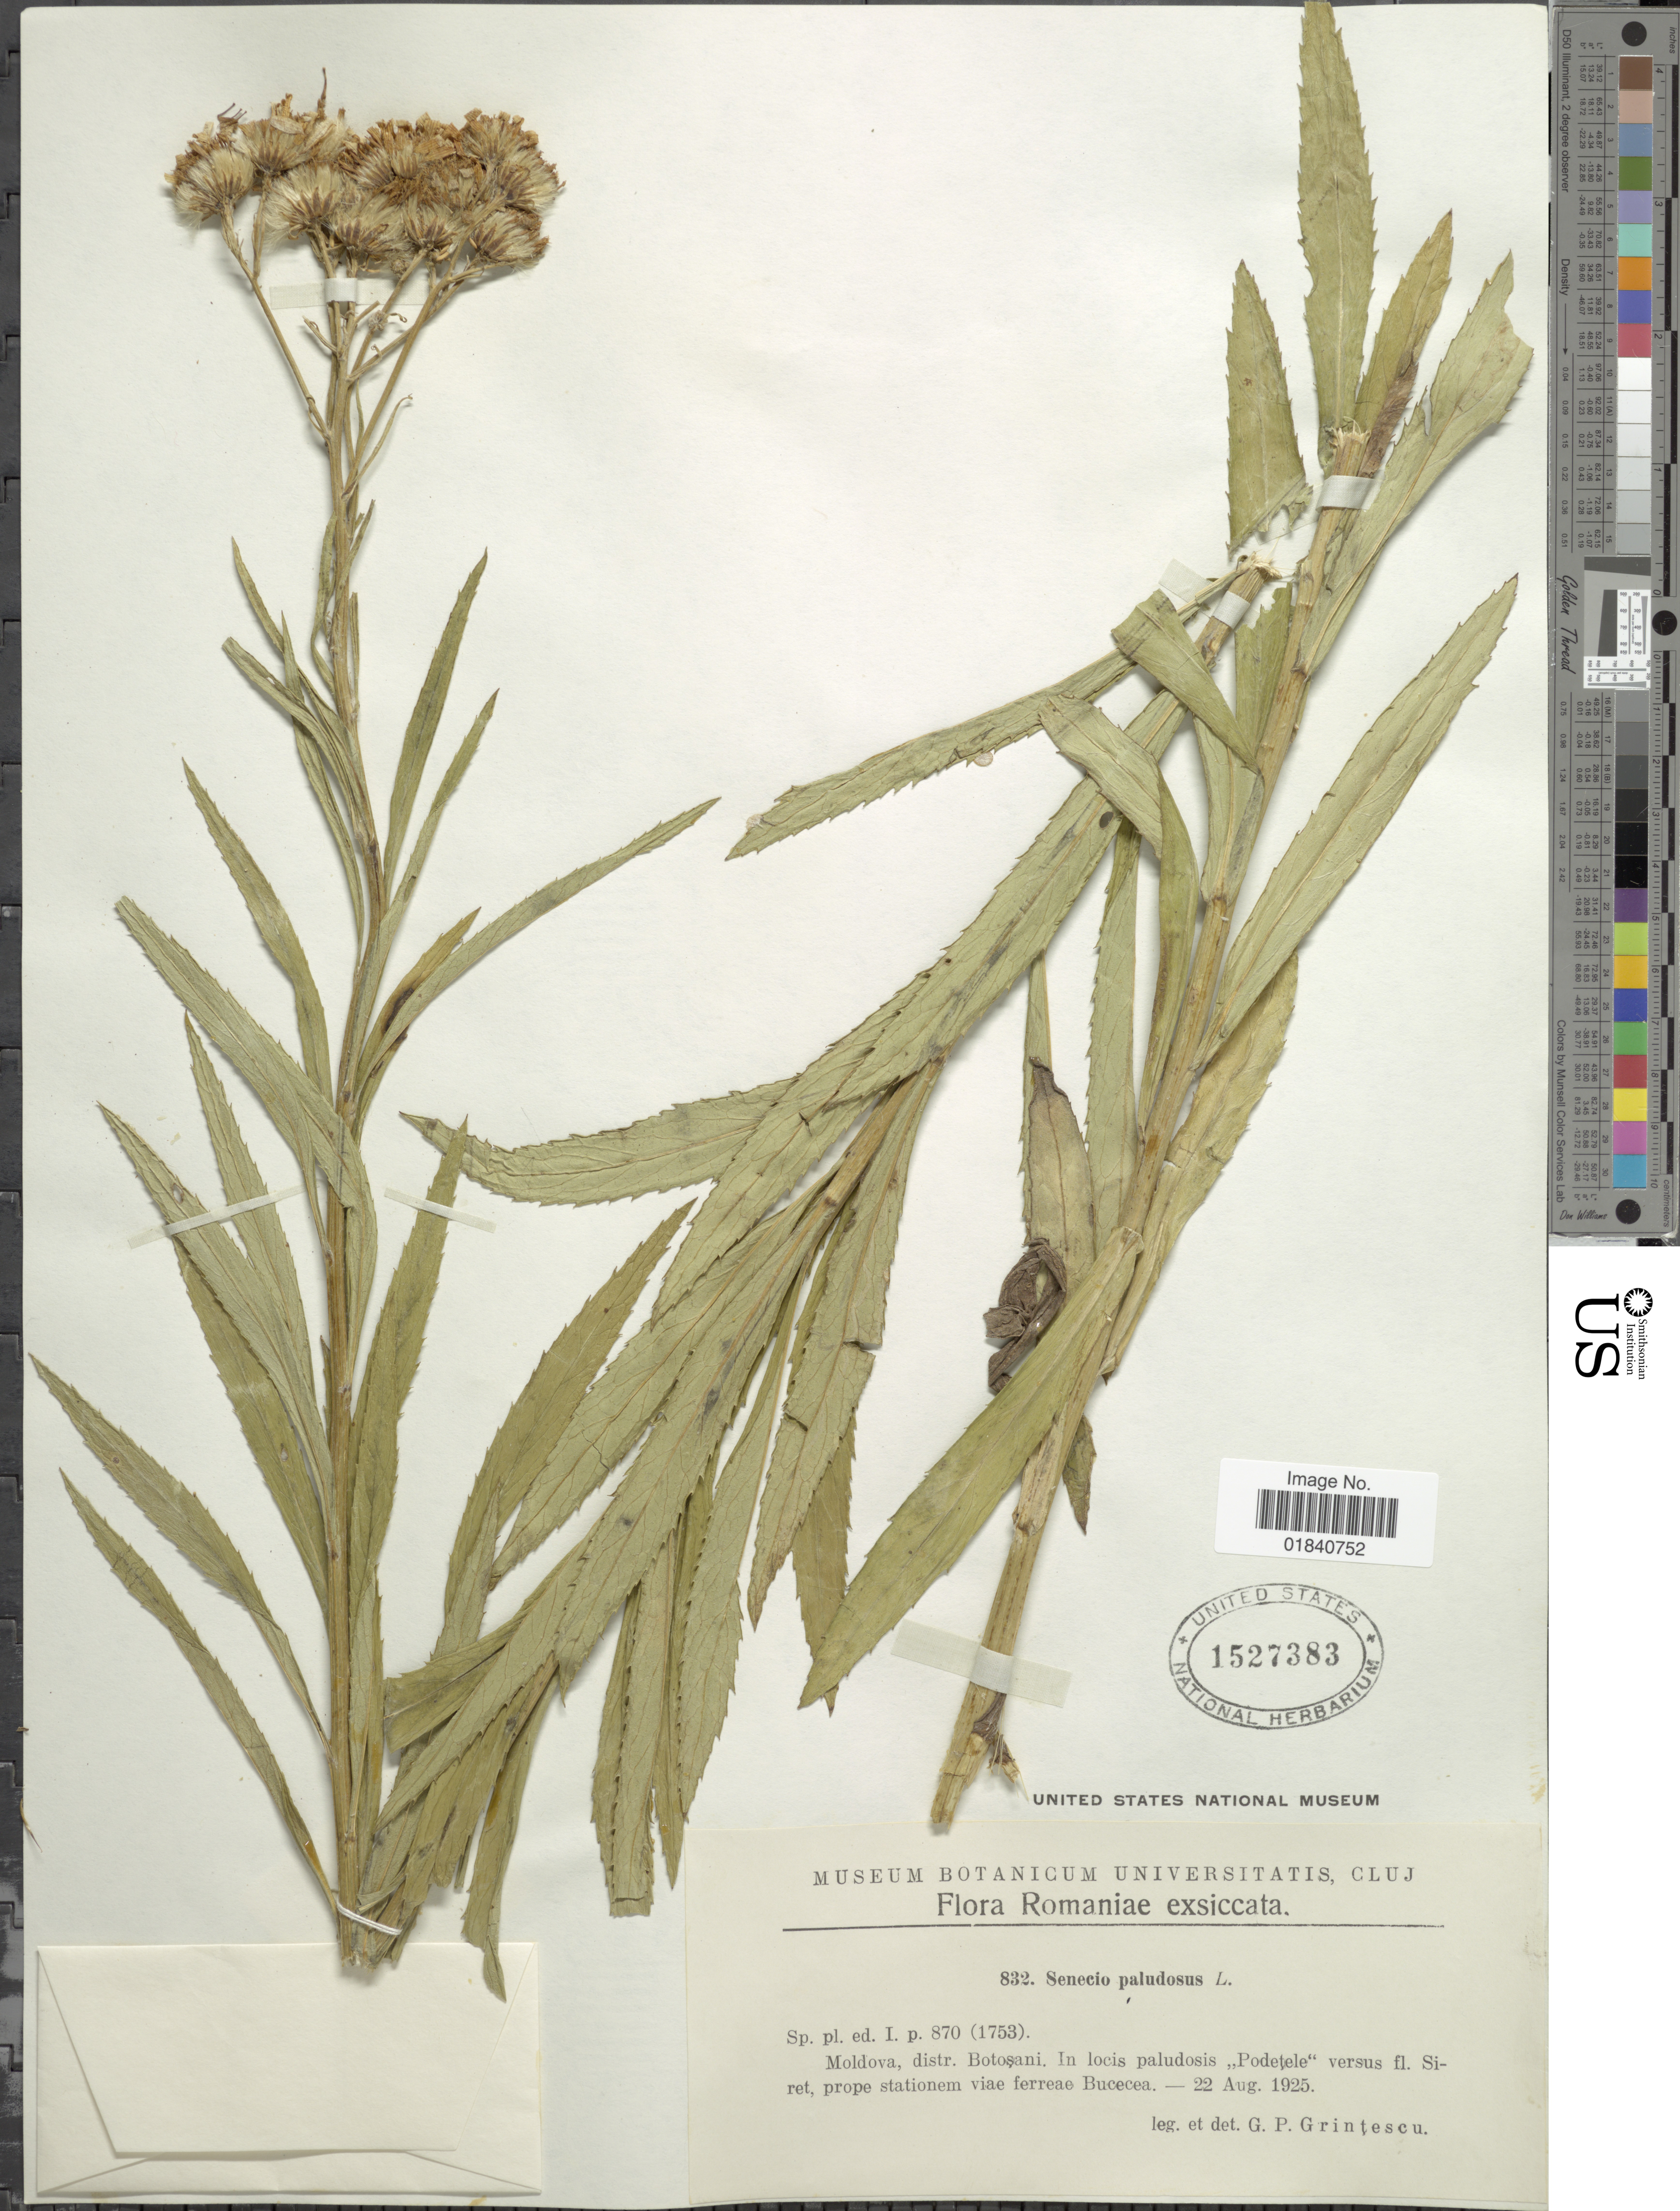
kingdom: Plantae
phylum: Tracheophyta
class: Magnoliopsida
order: Asterales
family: Asteraceae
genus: Senecio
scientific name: Senecio paludosus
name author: L.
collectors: G. Grintescu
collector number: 932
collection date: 1925-08-22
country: Romania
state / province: Botosani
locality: Moldova. In locis paludosis Podetele versus fl. Siret, prope stationem viae ferreae Bucecea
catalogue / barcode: US 1527383